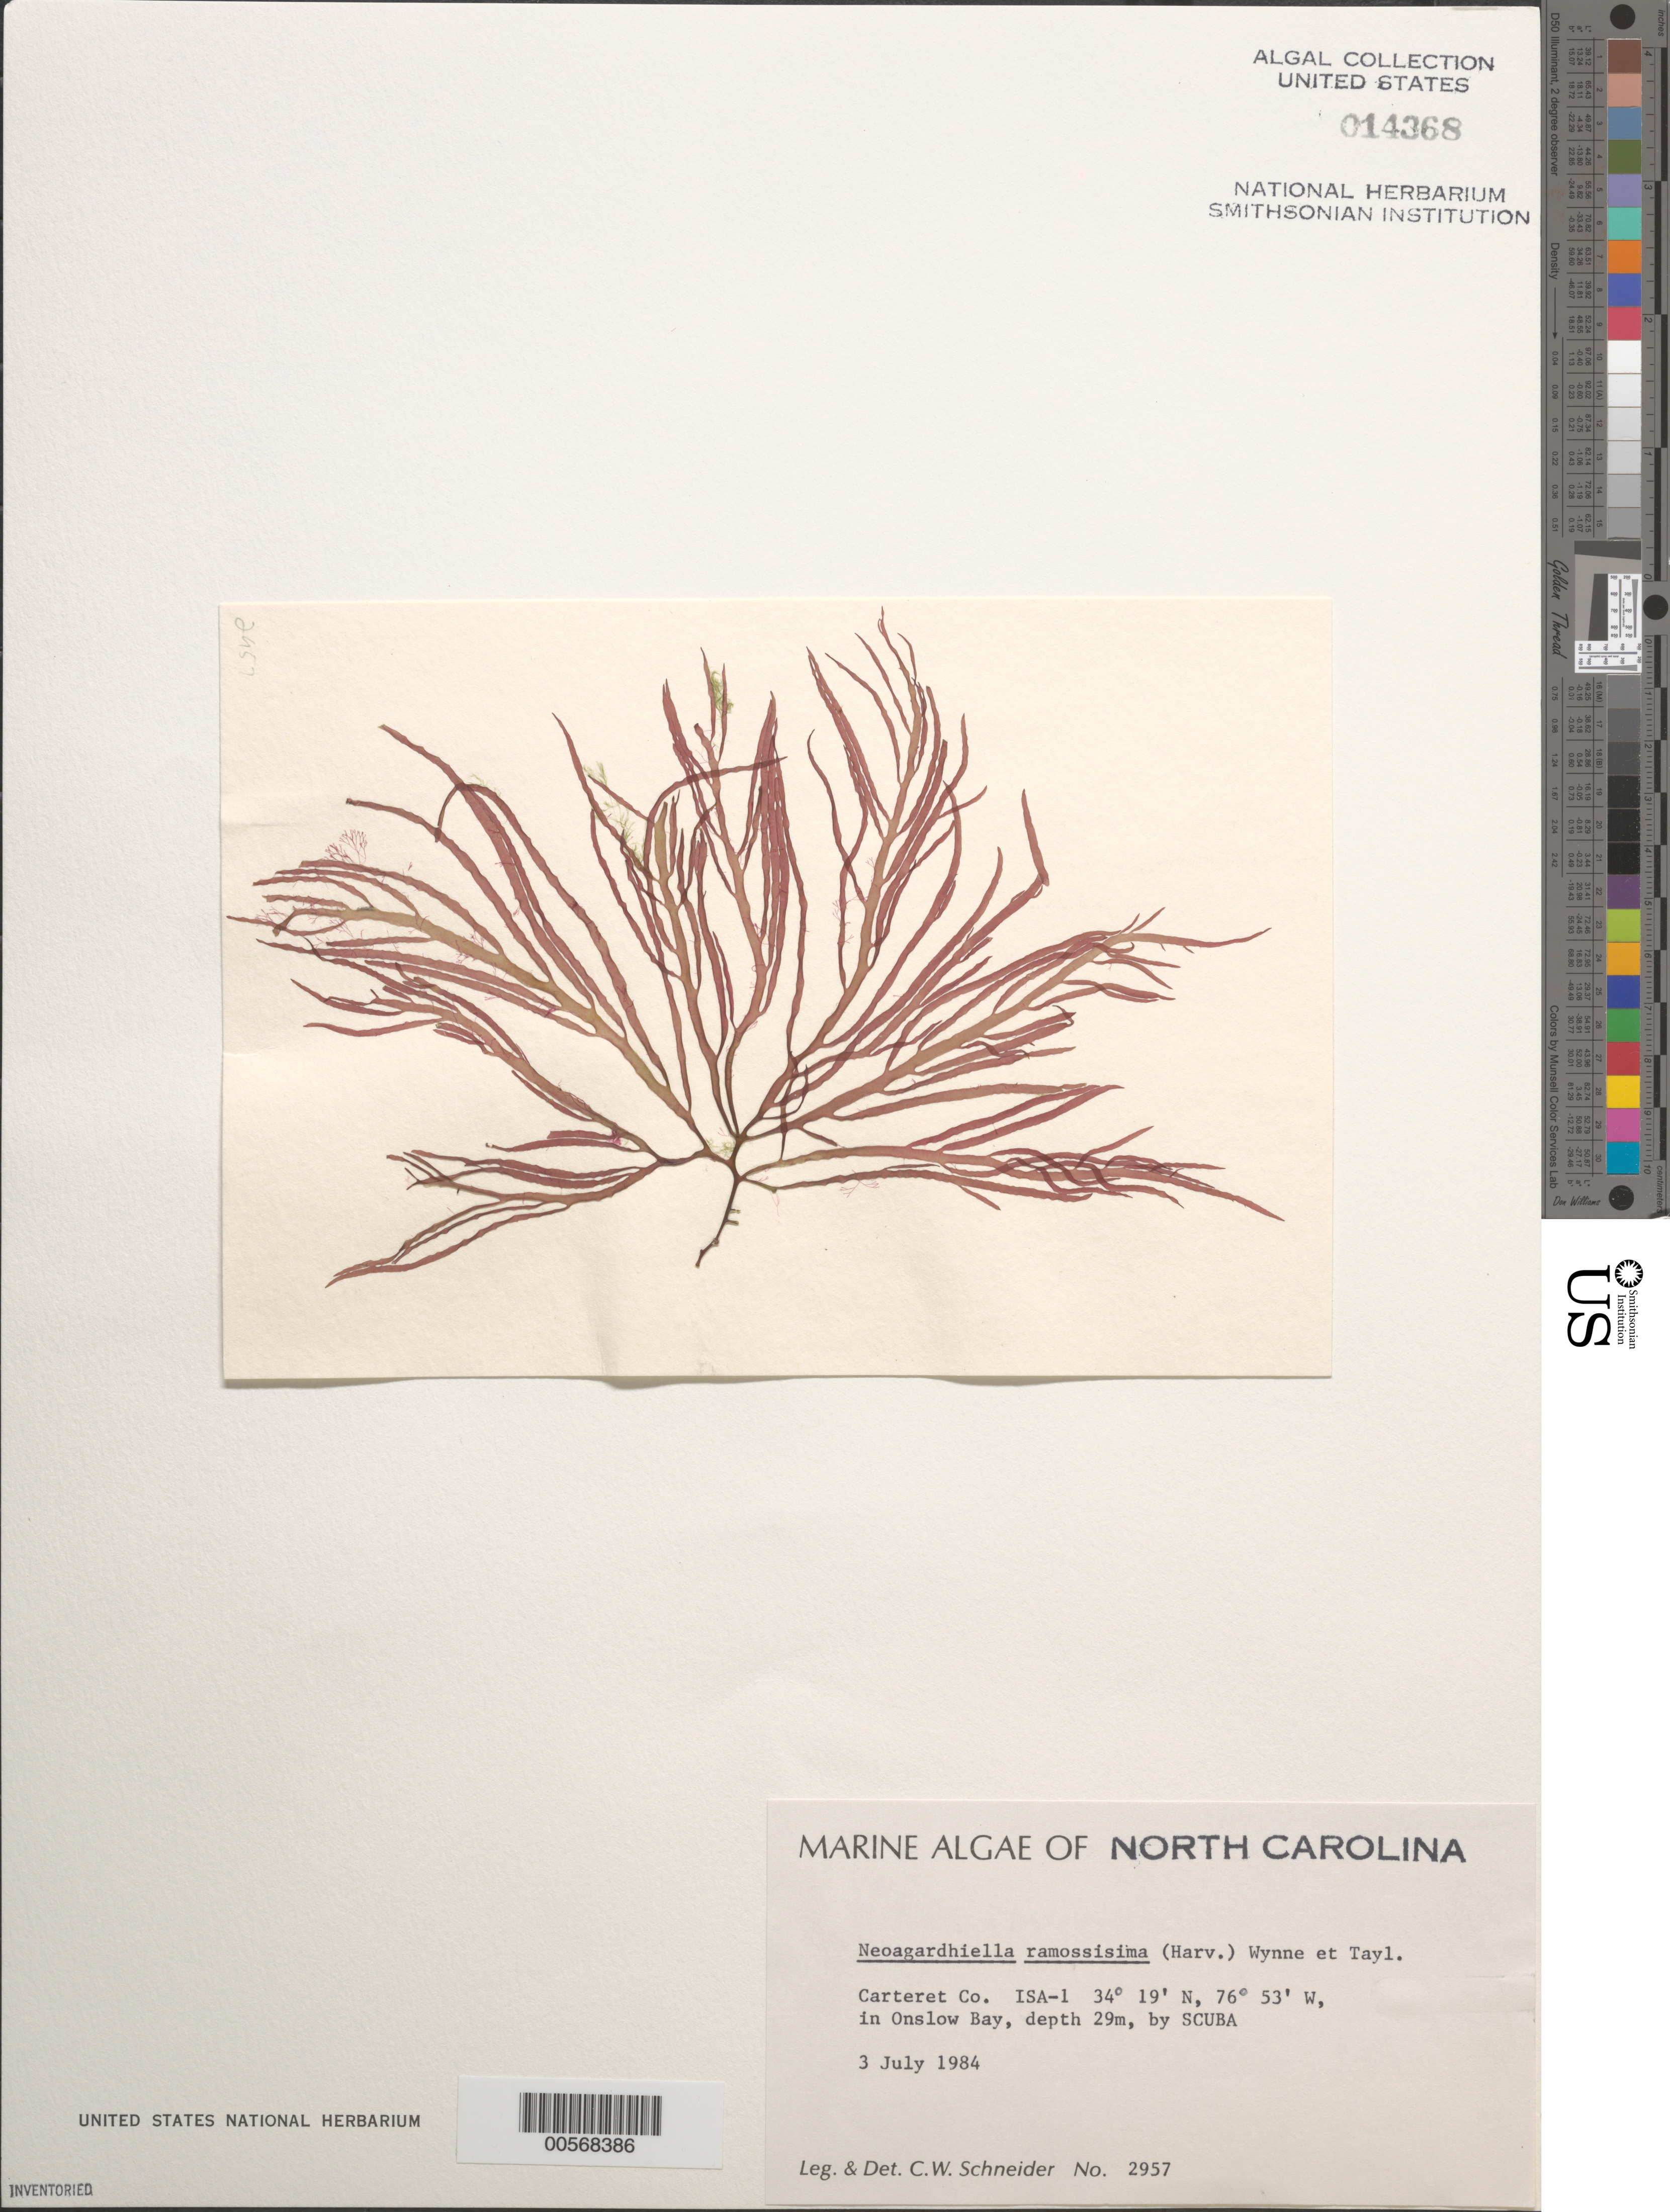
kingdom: Plantae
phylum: Rhodophyta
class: Florideophyceae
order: Gigartinales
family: Solieriaceae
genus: Agardhiella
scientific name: Agardhiella ramosissima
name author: (Harv.) Kylin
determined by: Algae name updating Project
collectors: C. W. Schneider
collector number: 2957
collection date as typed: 03 Jul 1984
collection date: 1984-07-03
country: United States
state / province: North Carolina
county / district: Carteret County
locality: Onslow Bay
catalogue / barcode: US 14368